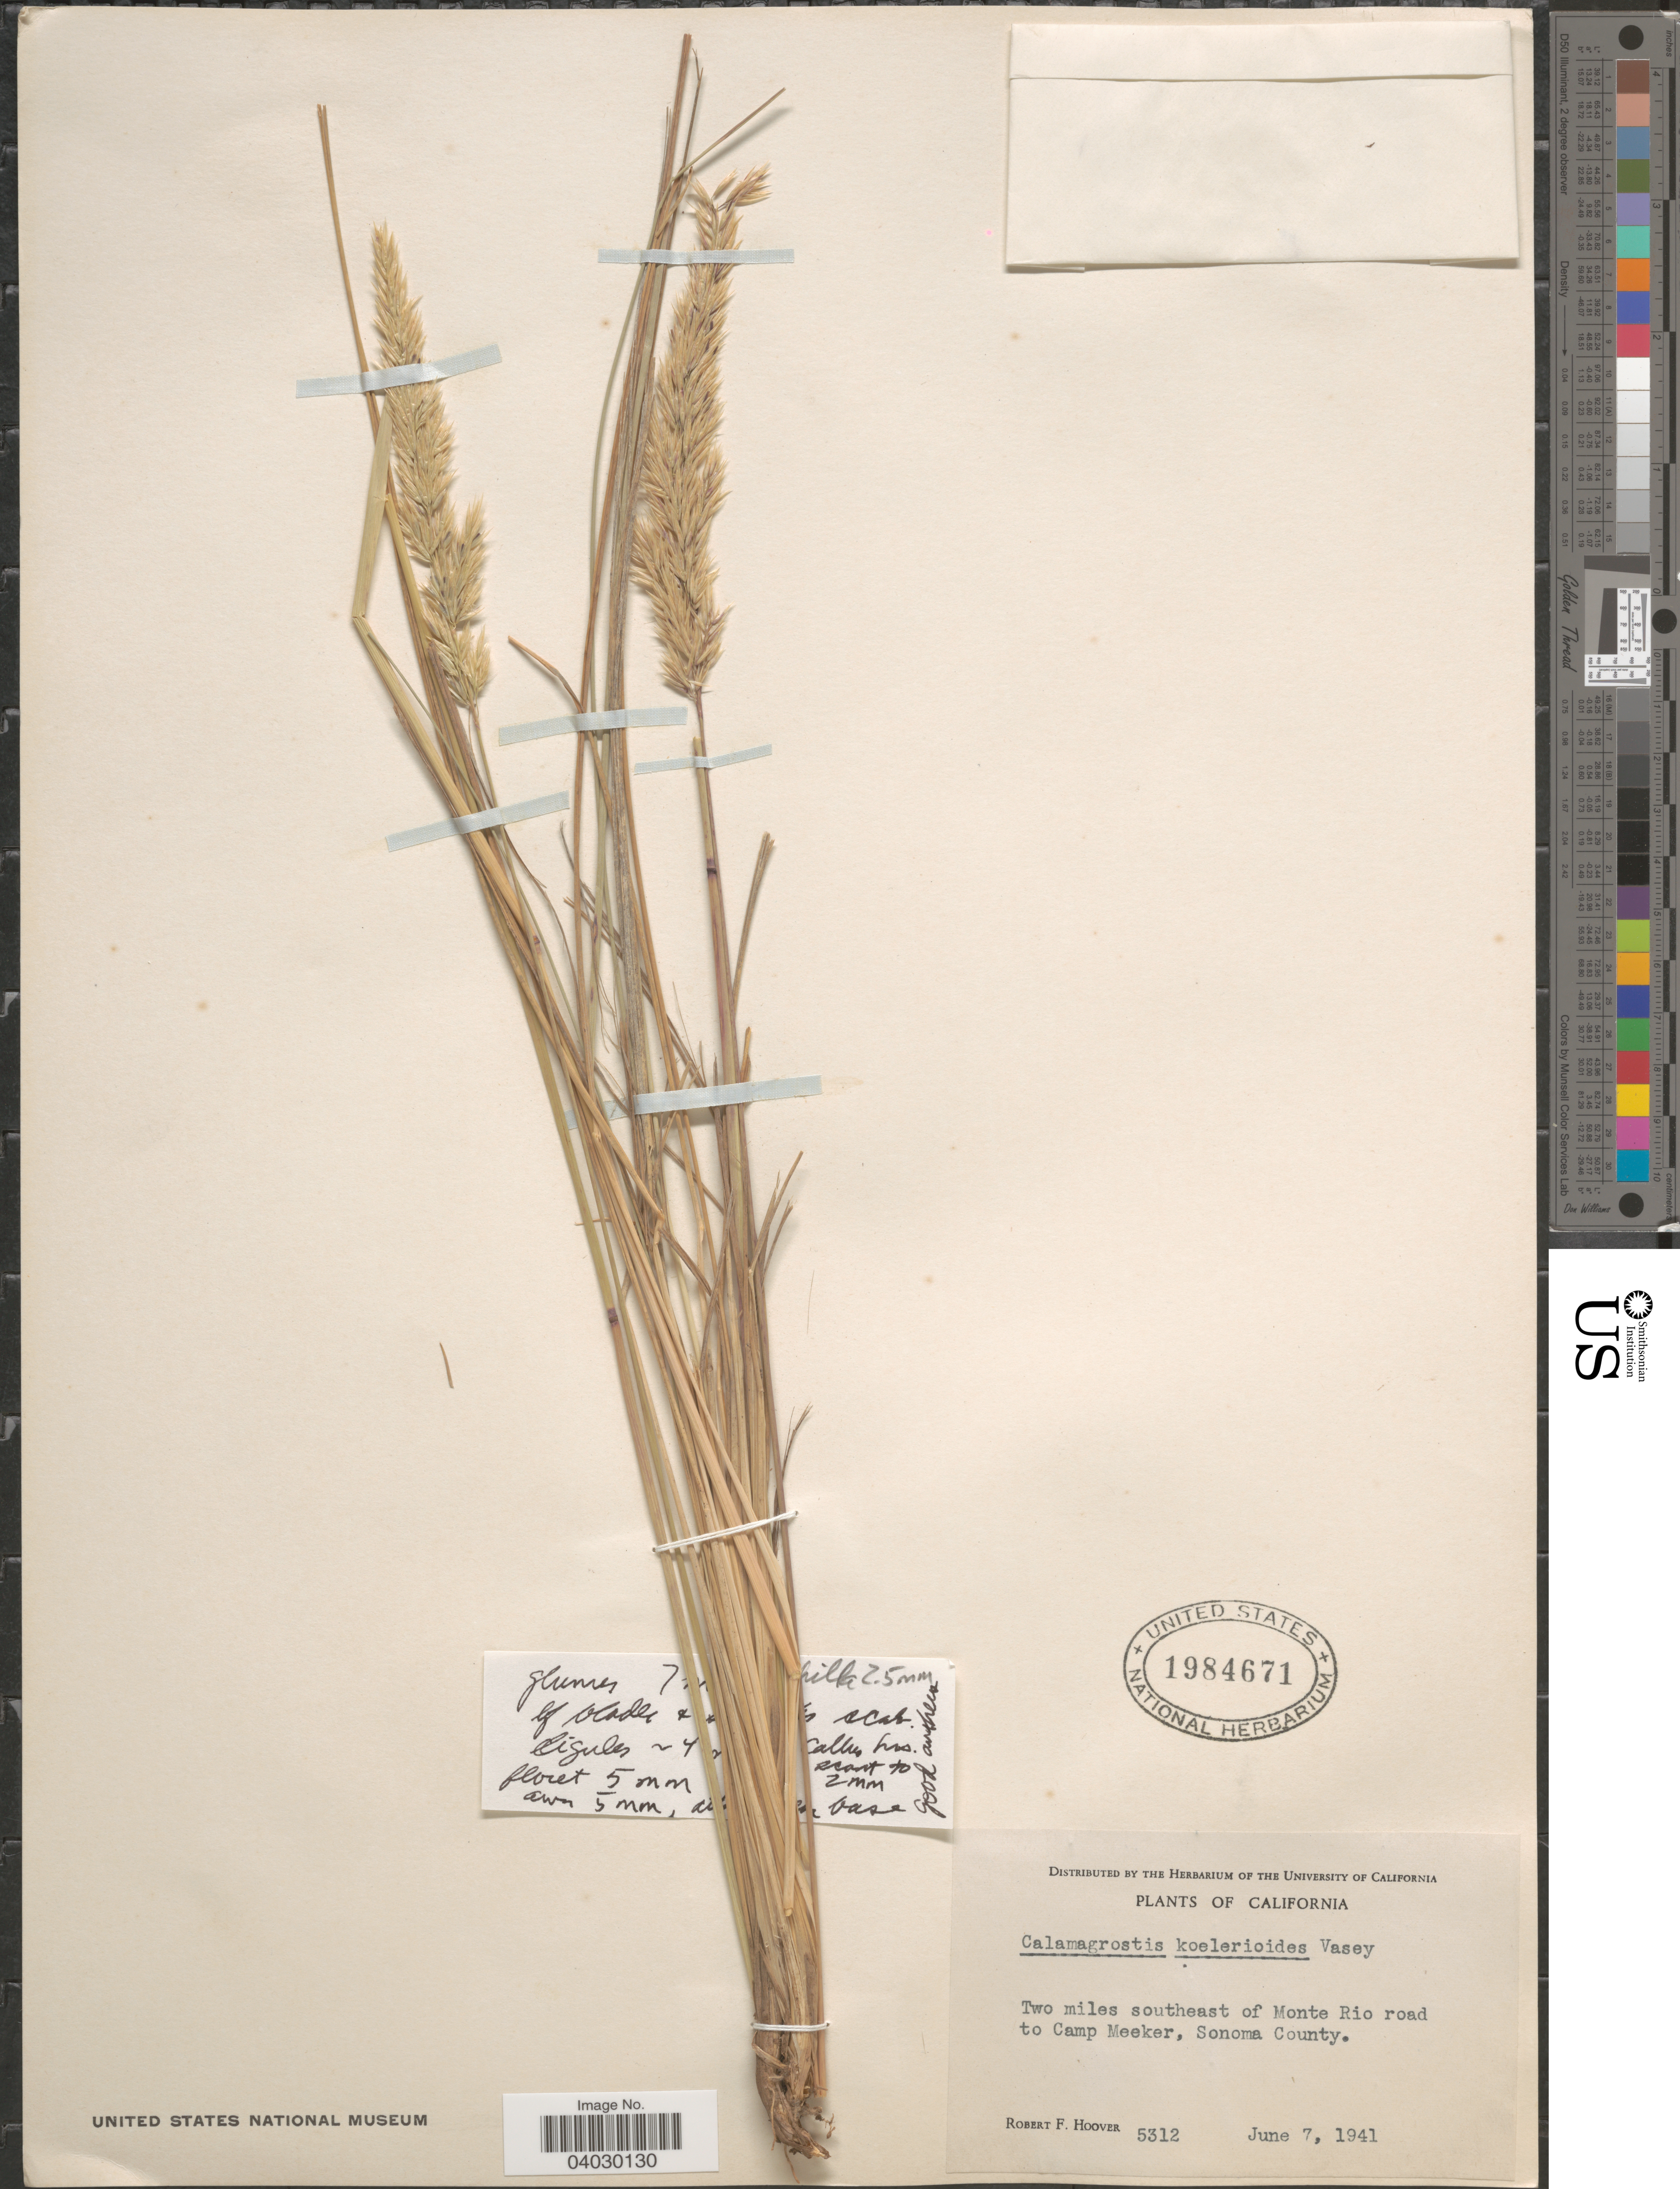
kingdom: Plantae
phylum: Tracheophyta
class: Liliopsida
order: Poales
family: Poaceae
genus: Calamagrostis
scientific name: Calamagrostis ophitidis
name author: (J.T. Howell) Nygren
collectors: R. F. Hoover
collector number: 5312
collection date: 1941-06-07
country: United States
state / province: California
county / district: Sonoma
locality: Two miles southeast of Monte Rio road to Camp Meeker, Sonoma County.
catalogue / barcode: US 1984671